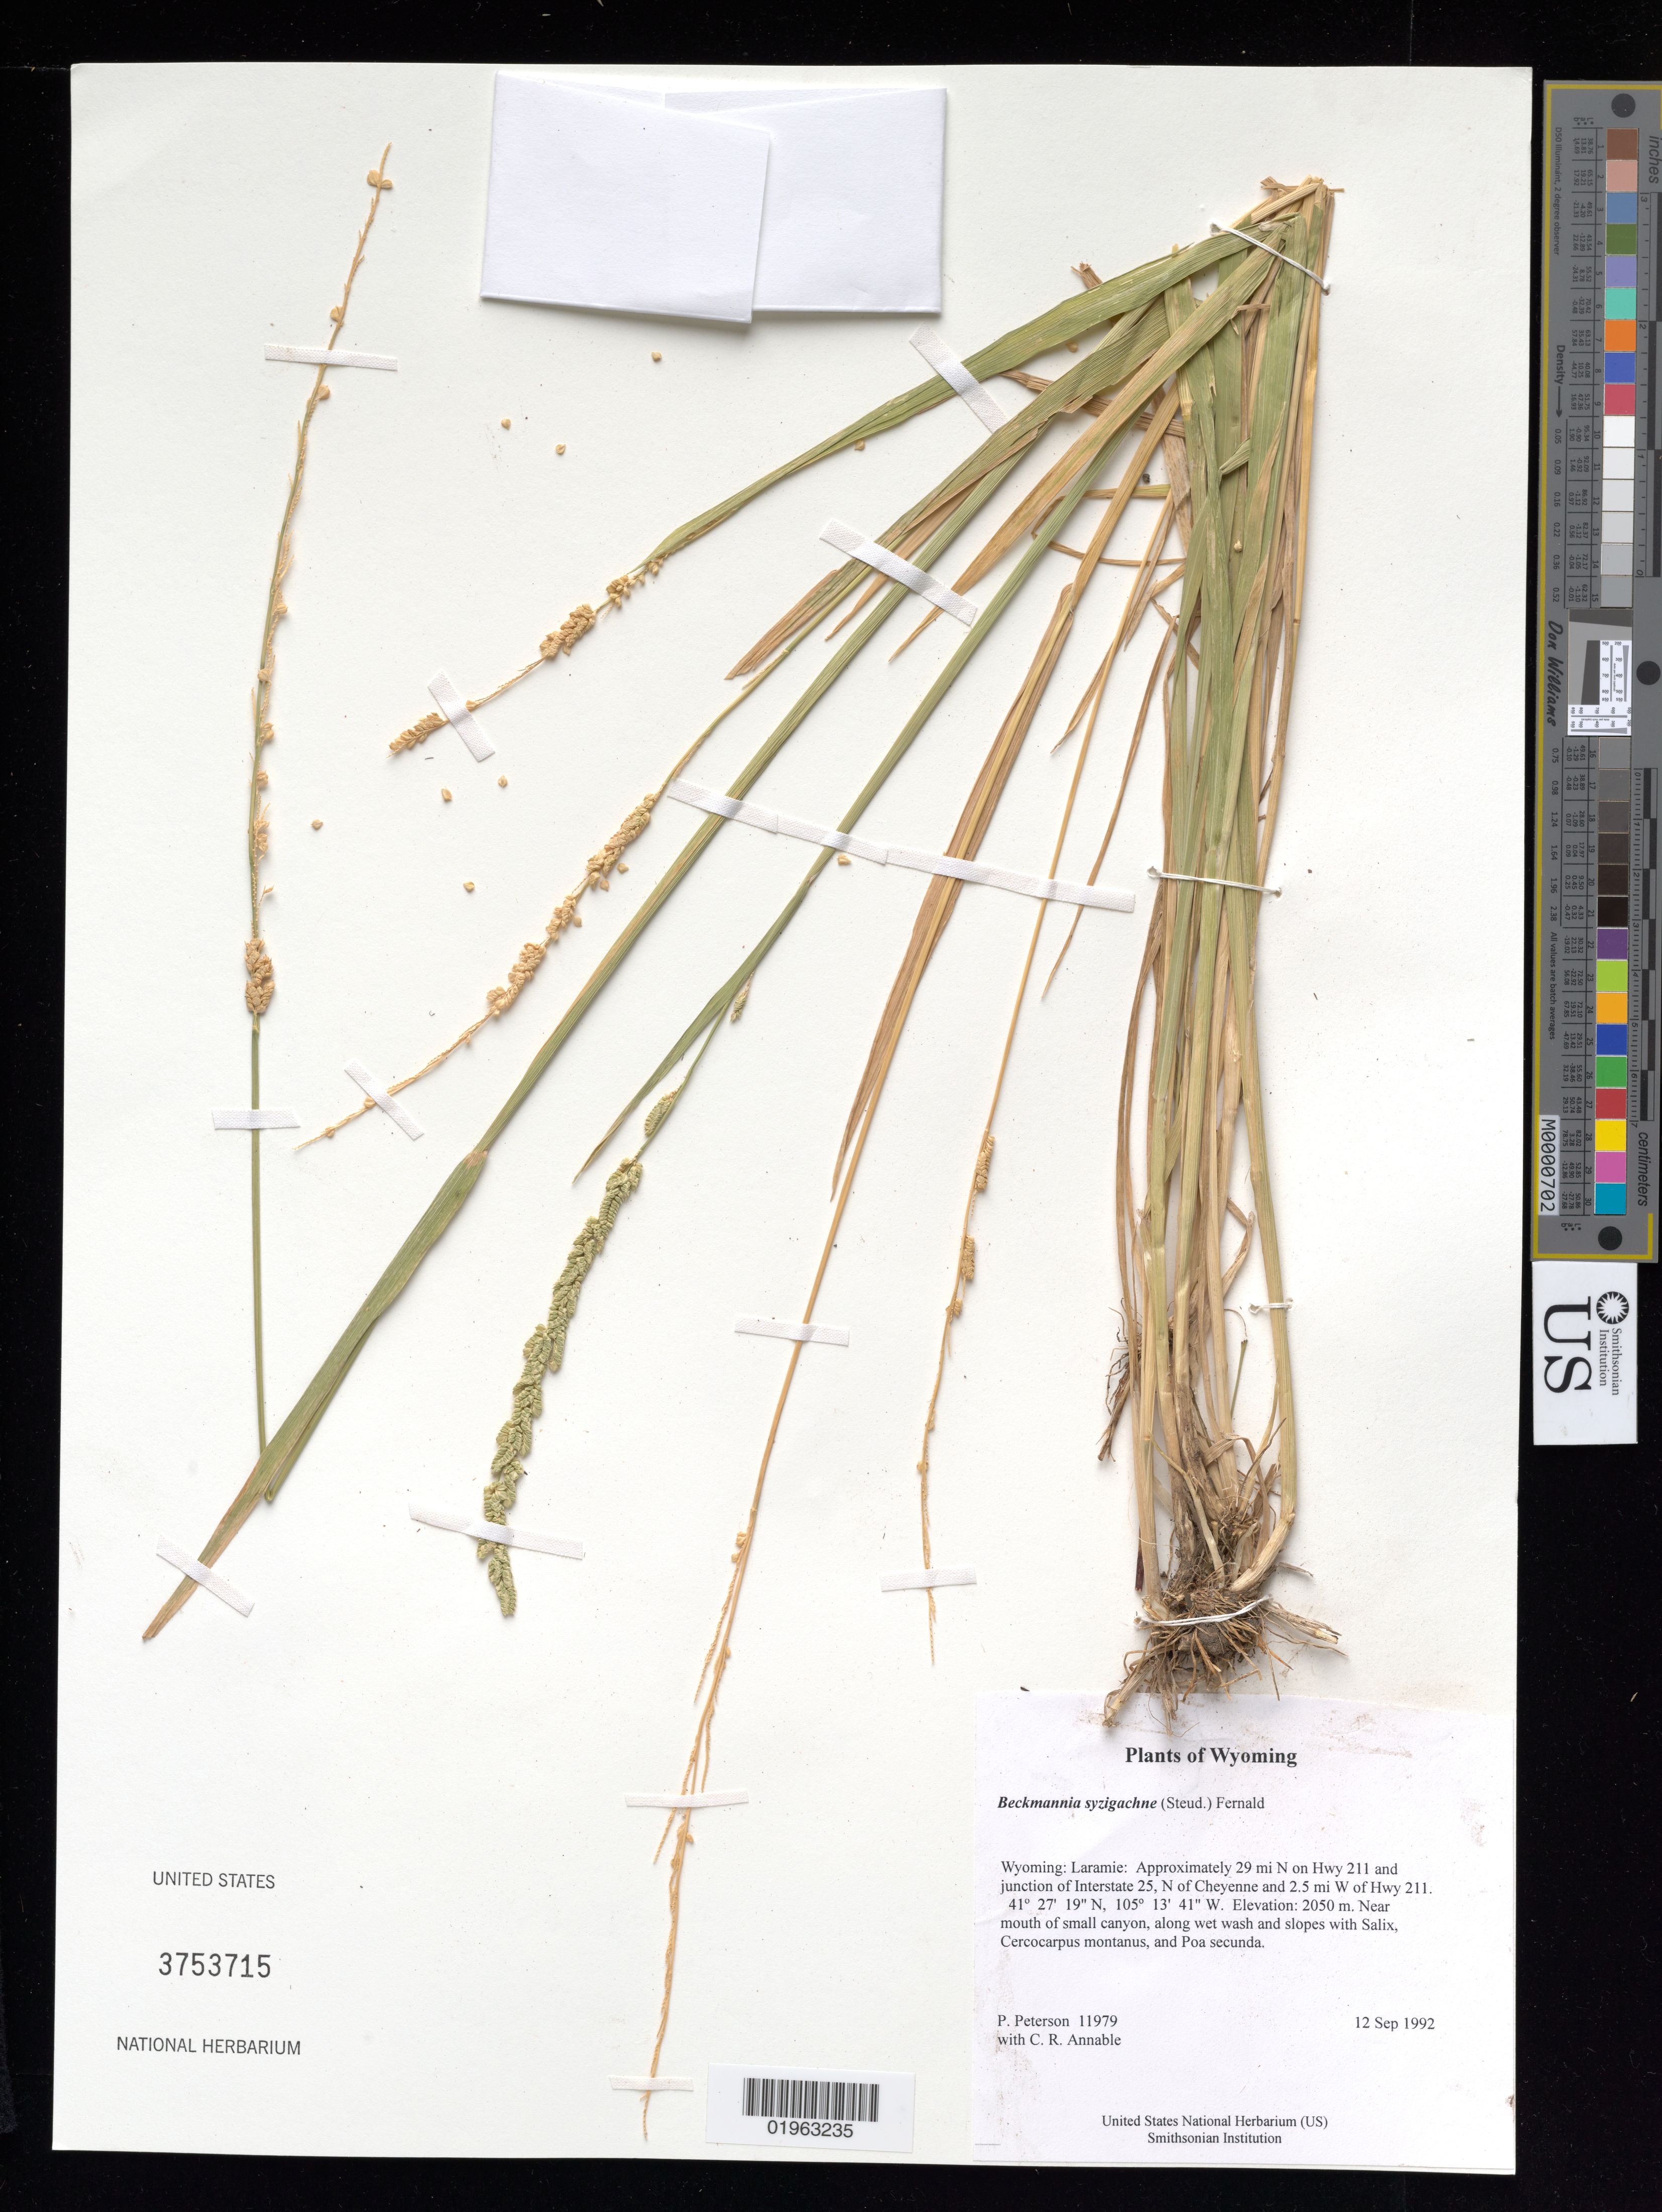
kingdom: Plantae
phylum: Tracheophyta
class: Liliopsida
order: Poales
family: Poaceae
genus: Beckmannia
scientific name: Beckmannia syzigachne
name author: (Steud.) Fernald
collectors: P. M. Peterson & C. R. Annable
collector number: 11979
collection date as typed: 12 Sep 1992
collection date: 1992-09-12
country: United States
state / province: Wyoming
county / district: Laramie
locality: Approximately 29 mi N on Hwy 211 and junction of Interstate 25, N of Cheyenne and 2.5 mi W of Hwy 211.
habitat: Near mouth of small canyon, along wet wash and slopes with Salix, Cercocarpus montanus, and Poa secunda.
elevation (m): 2050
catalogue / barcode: US 3753715